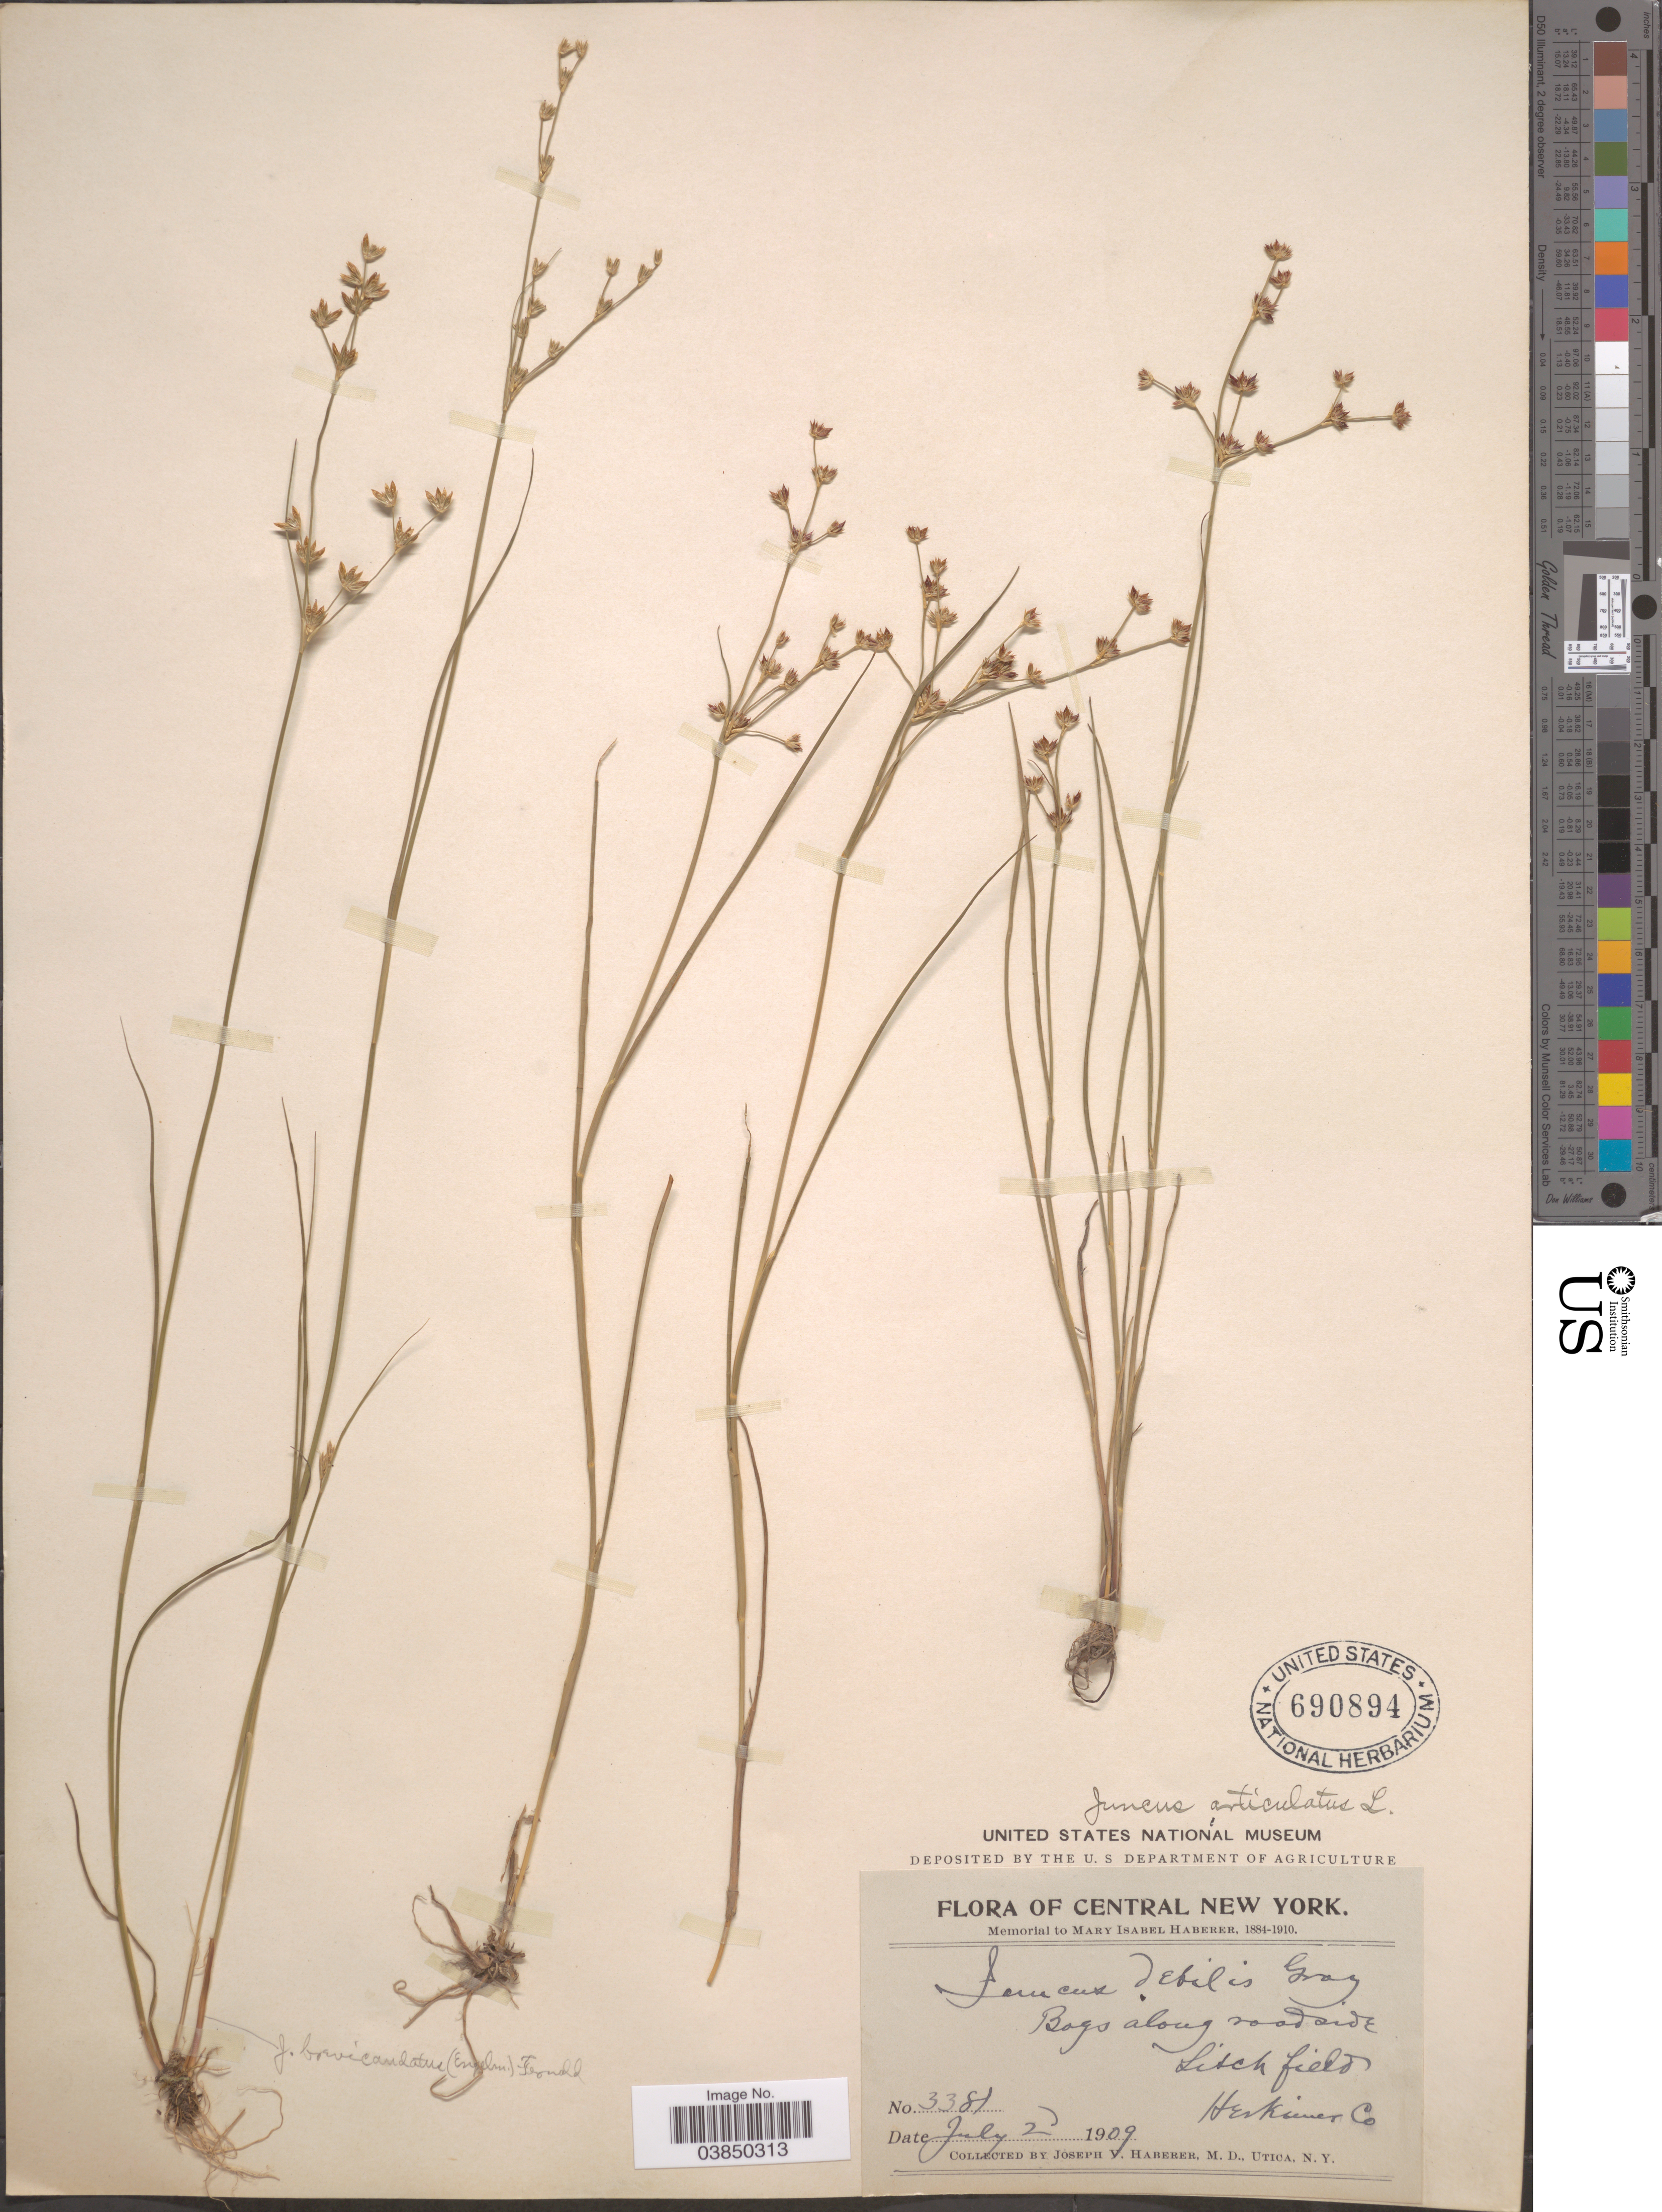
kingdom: Plantae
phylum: Tracheophyta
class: Liliopsida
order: Poales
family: Juncaceae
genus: Juncus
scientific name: Juncus articulatus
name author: L.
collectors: J. V. Haberer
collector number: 3381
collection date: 1909-07-02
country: United States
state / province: New York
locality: Central New York. Bogs along roadside Litch fields. Herkimer Co.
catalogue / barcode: US 690894